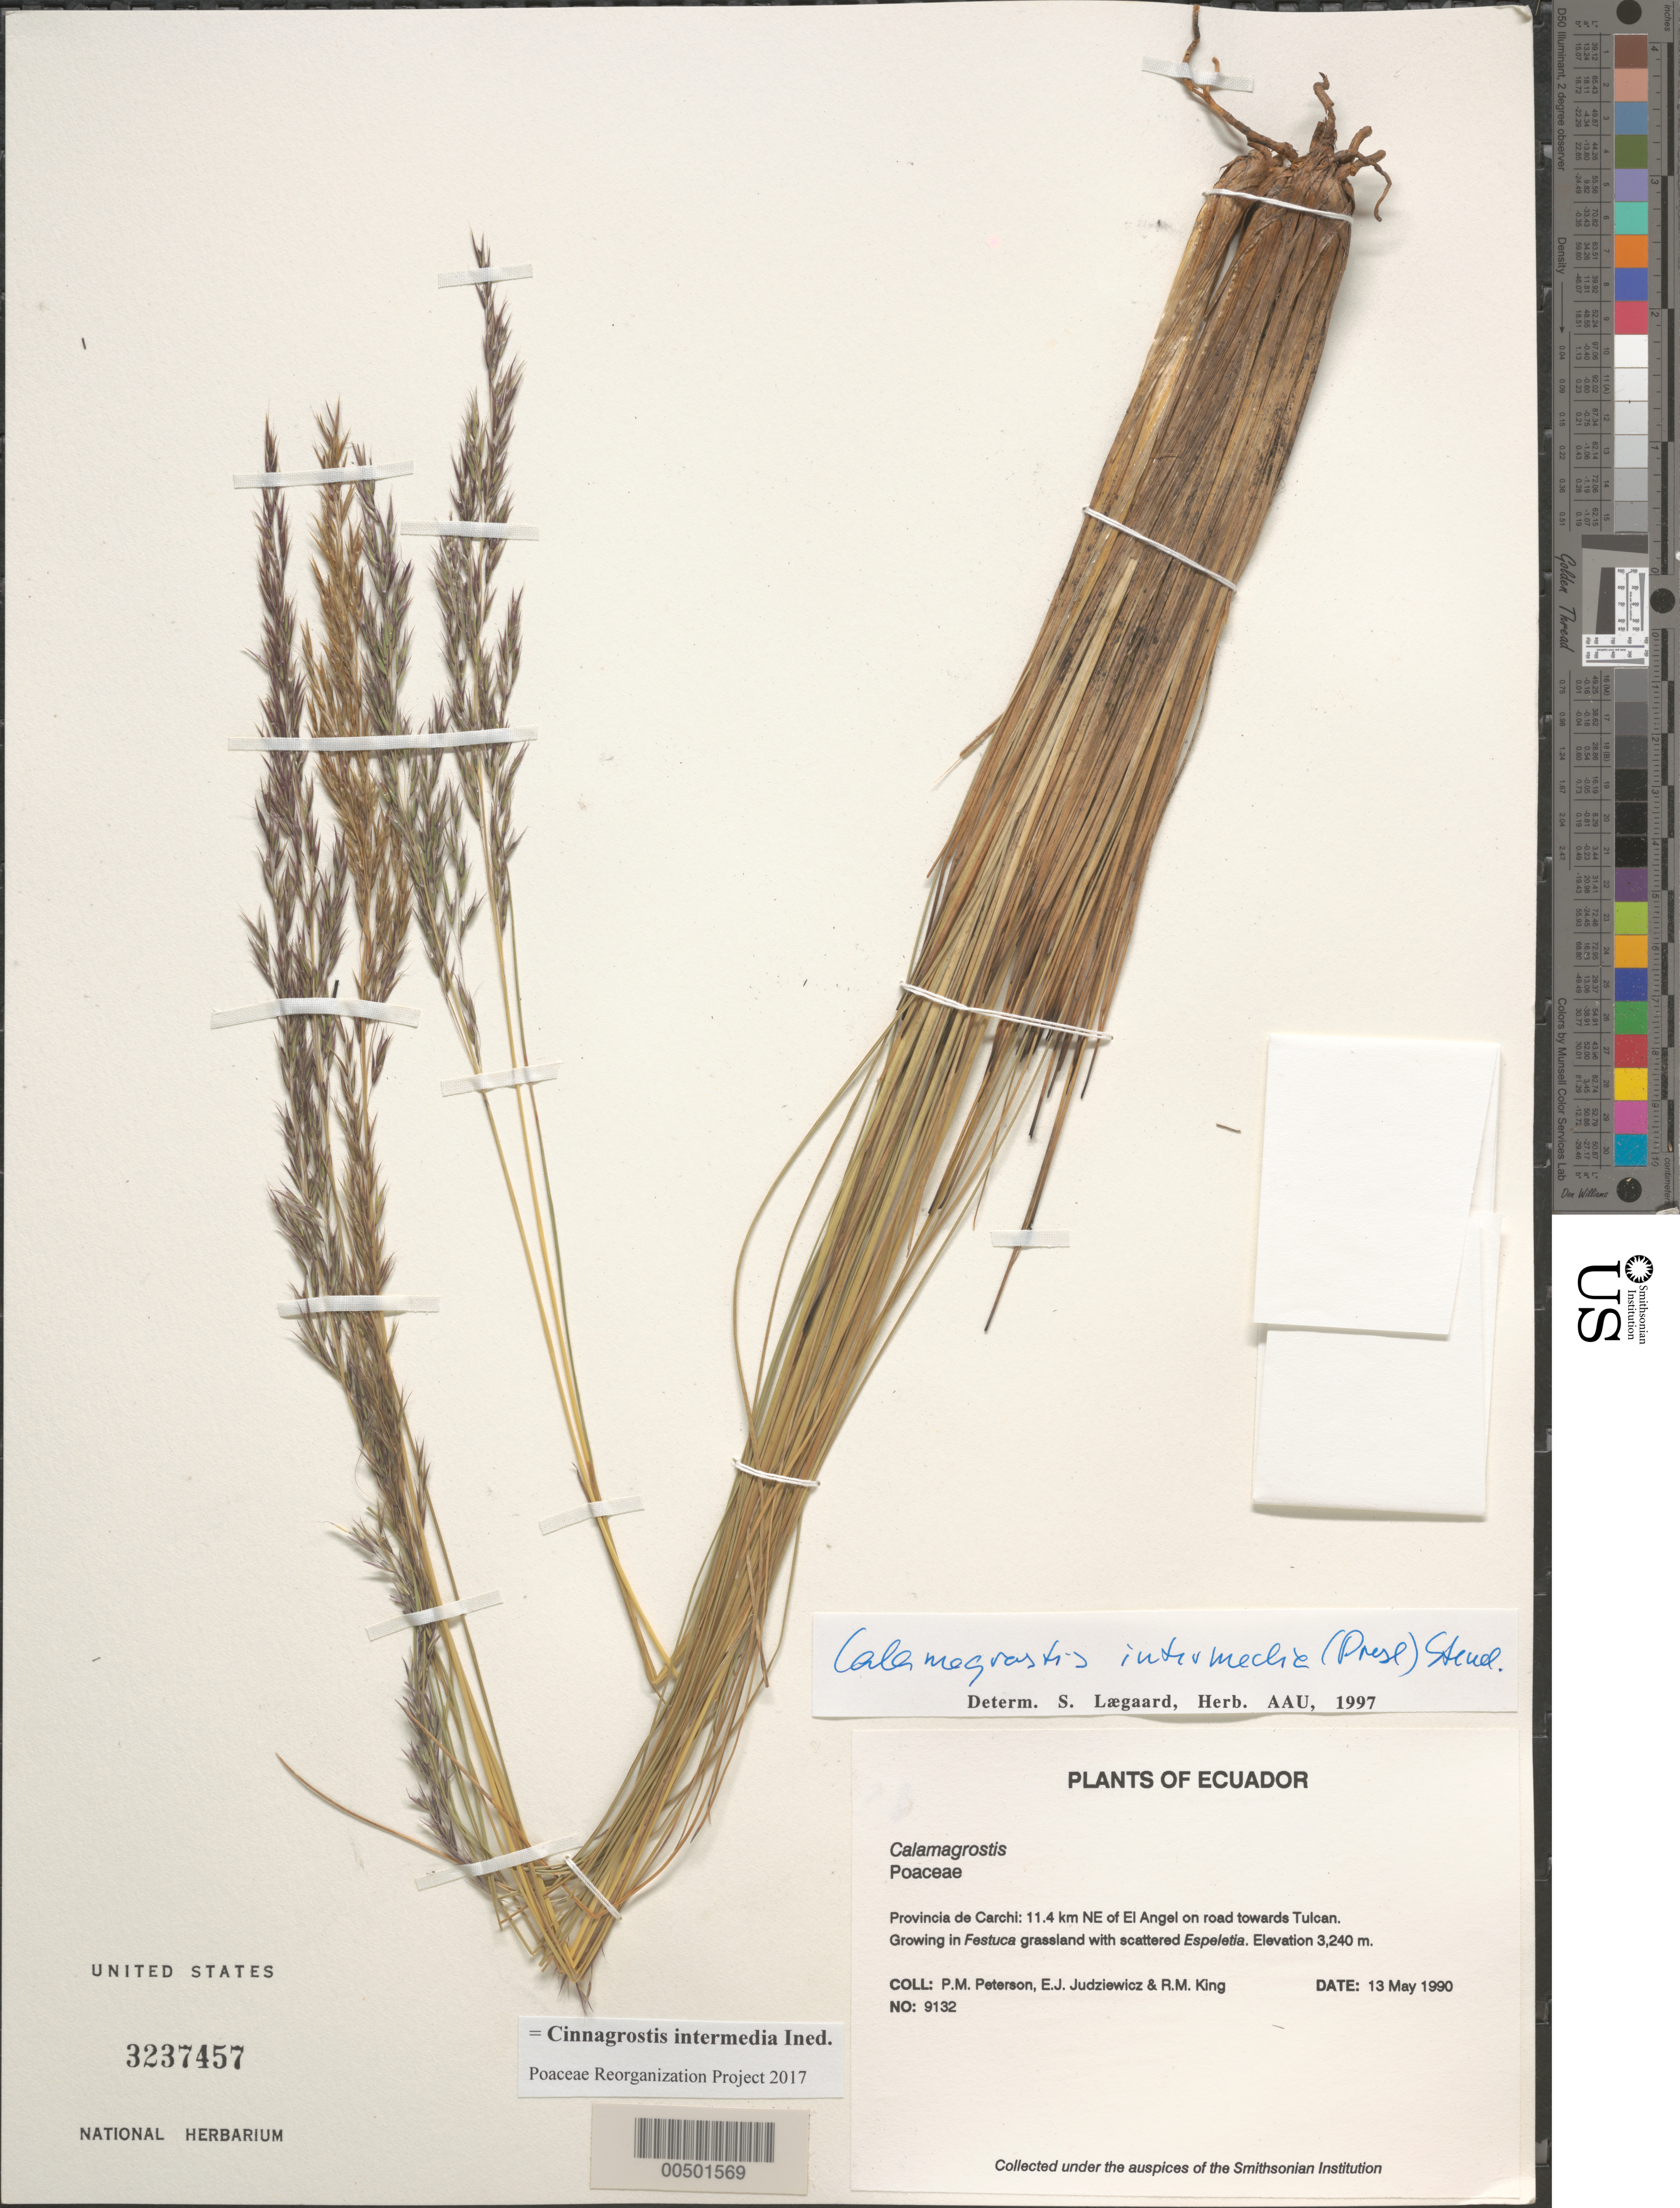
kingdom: Plantae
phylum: Tracheophyta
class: Liliopsida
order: Poales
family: Poaceae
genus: Cinnagrostis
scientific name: Cinnagrostis intermedia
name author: (J. Presl) P.M. Peterson et al.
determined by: Poaceae Reorganization Project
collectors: P. M. Peterson, E. J. Judziewicz & R. M. King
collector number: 09132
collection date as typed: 13 May 1990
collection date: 1990-05-13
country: Ecuador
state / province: Carchi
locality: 11.4 km NE of El Angel on road towards Tulcan.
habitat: Growing in Festuca grassland with scattered Espeletia.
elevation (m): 3240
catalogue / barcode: US 3237457